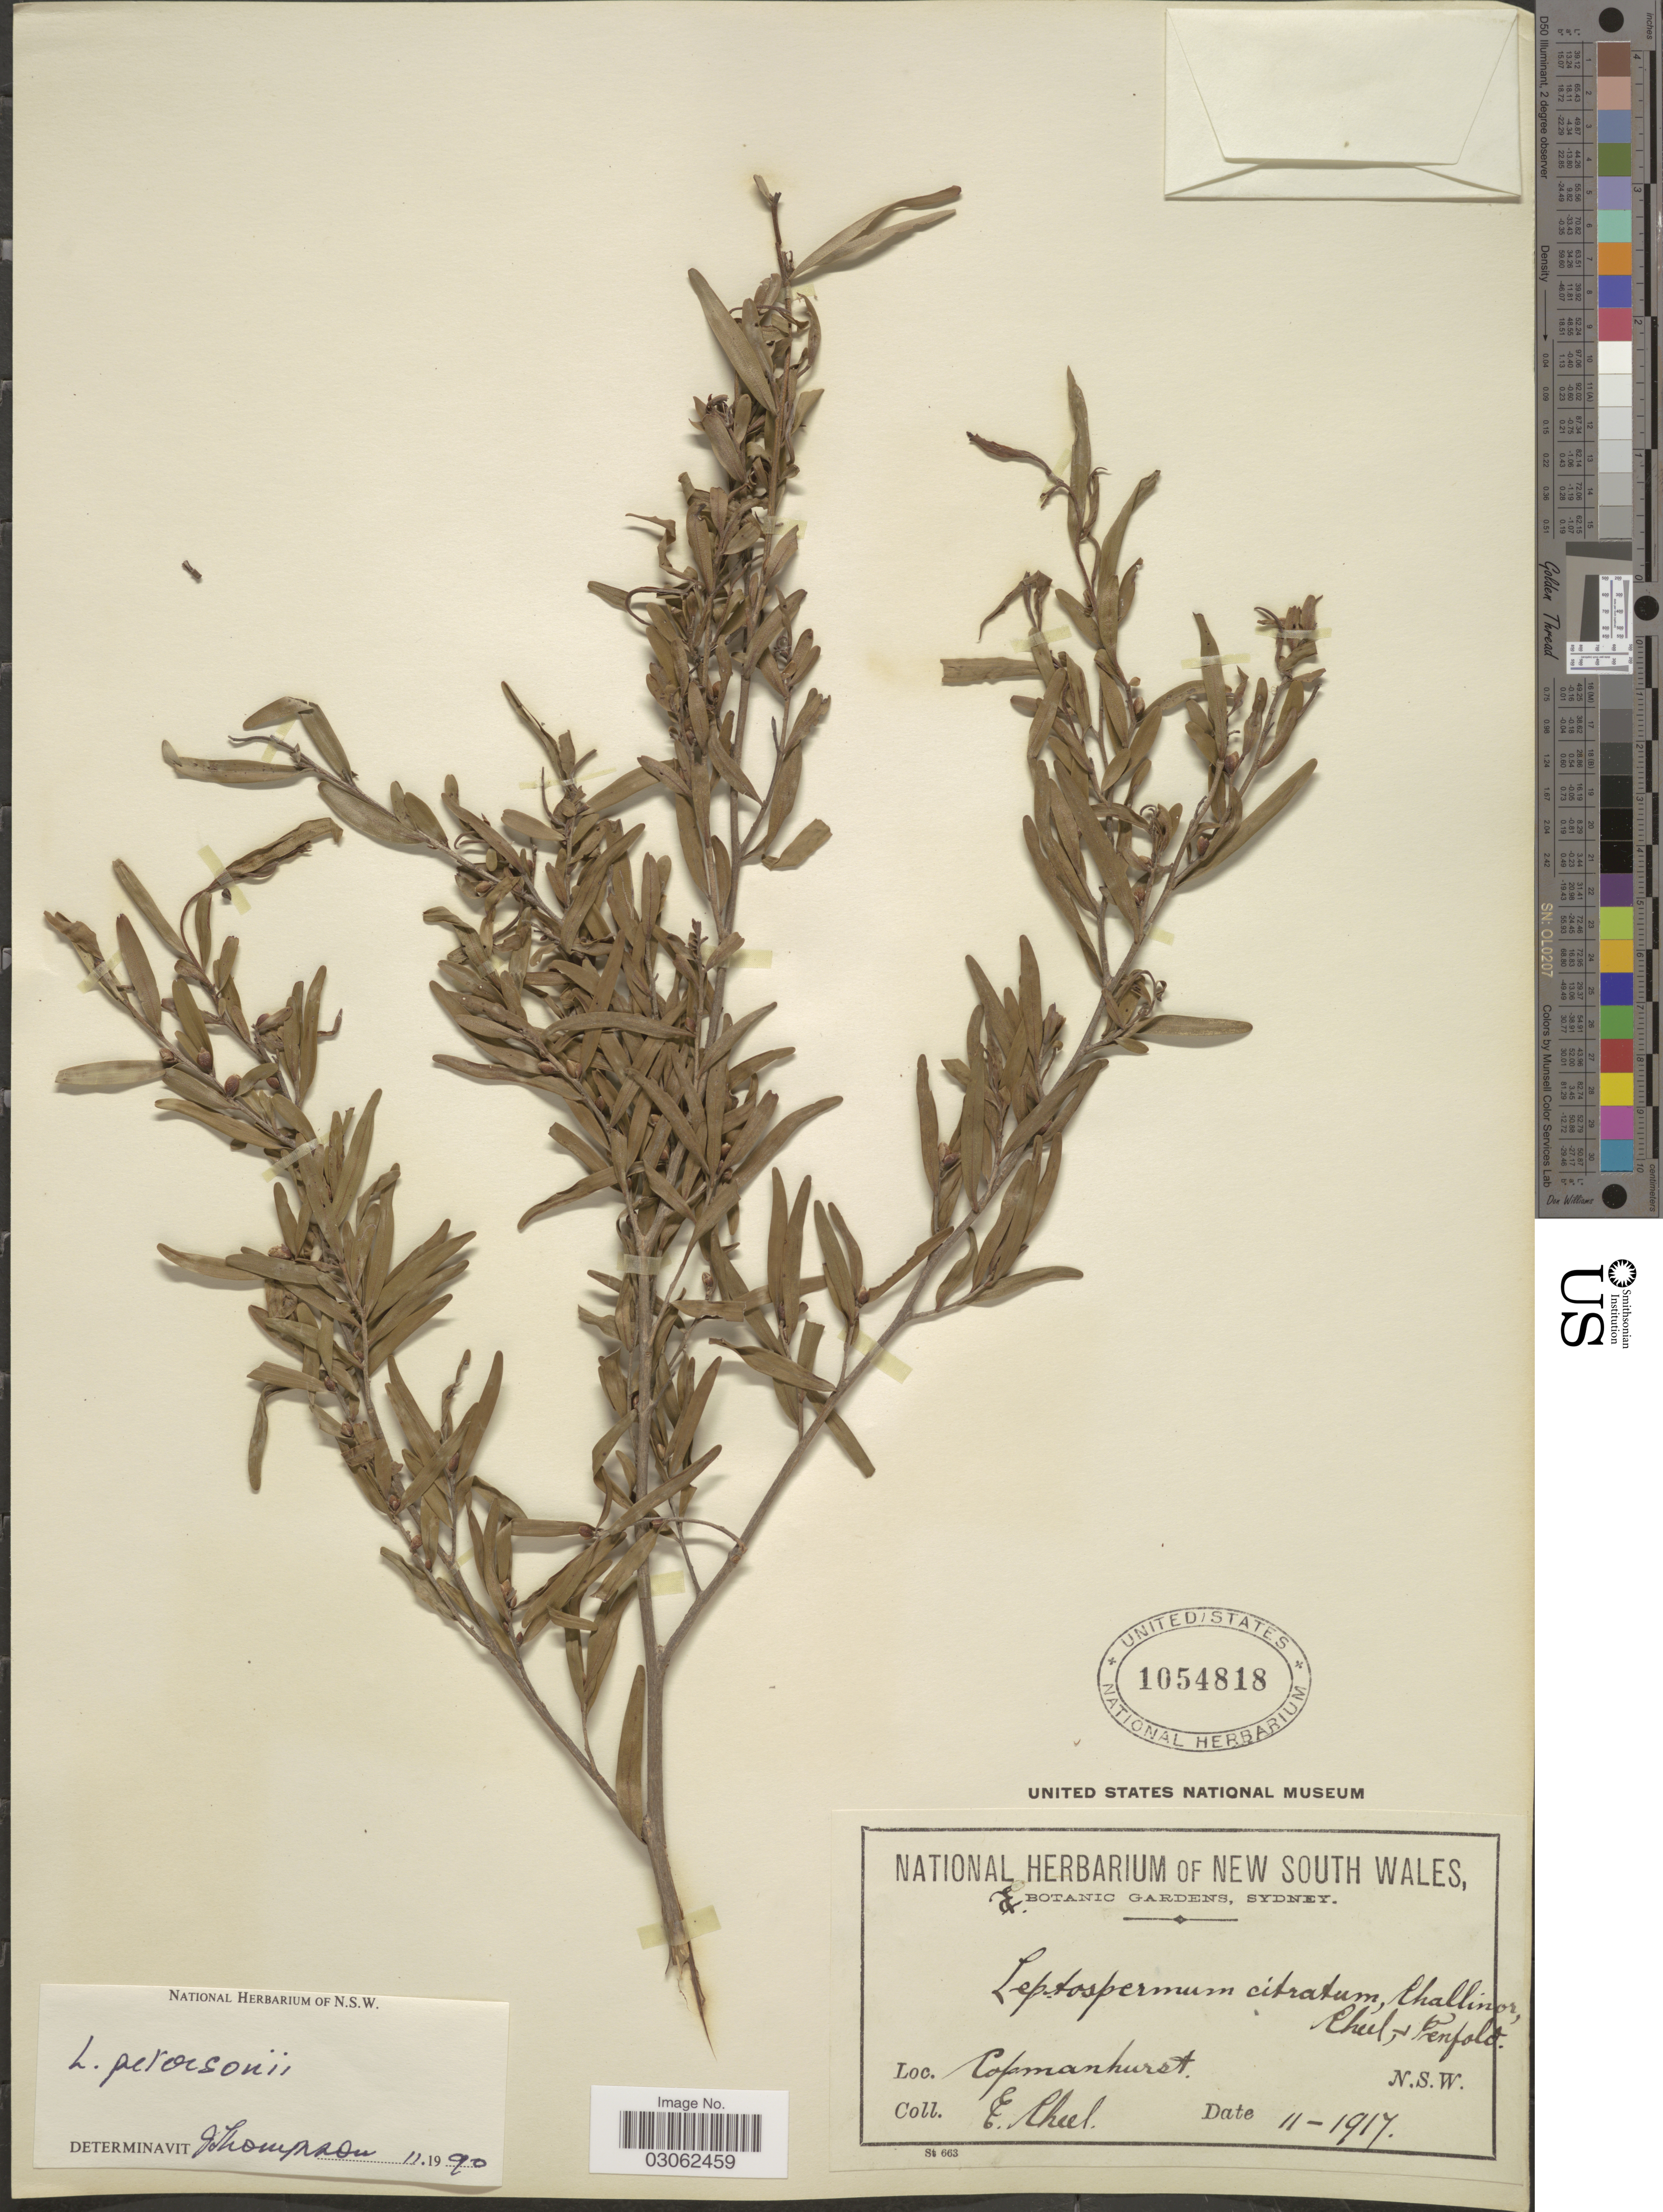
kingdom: Plantae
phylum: Tracheophyta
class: Magnoliopsida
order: Myrtales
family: Myrtaceae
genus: Leptospermum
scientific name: Leptospermum petersonii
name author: F.M. Bailey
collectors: E. Cheel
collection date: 1917-11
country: Australia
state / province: New South Wales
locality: Copmanhurst. N.S.W.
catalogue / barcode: US 1054818